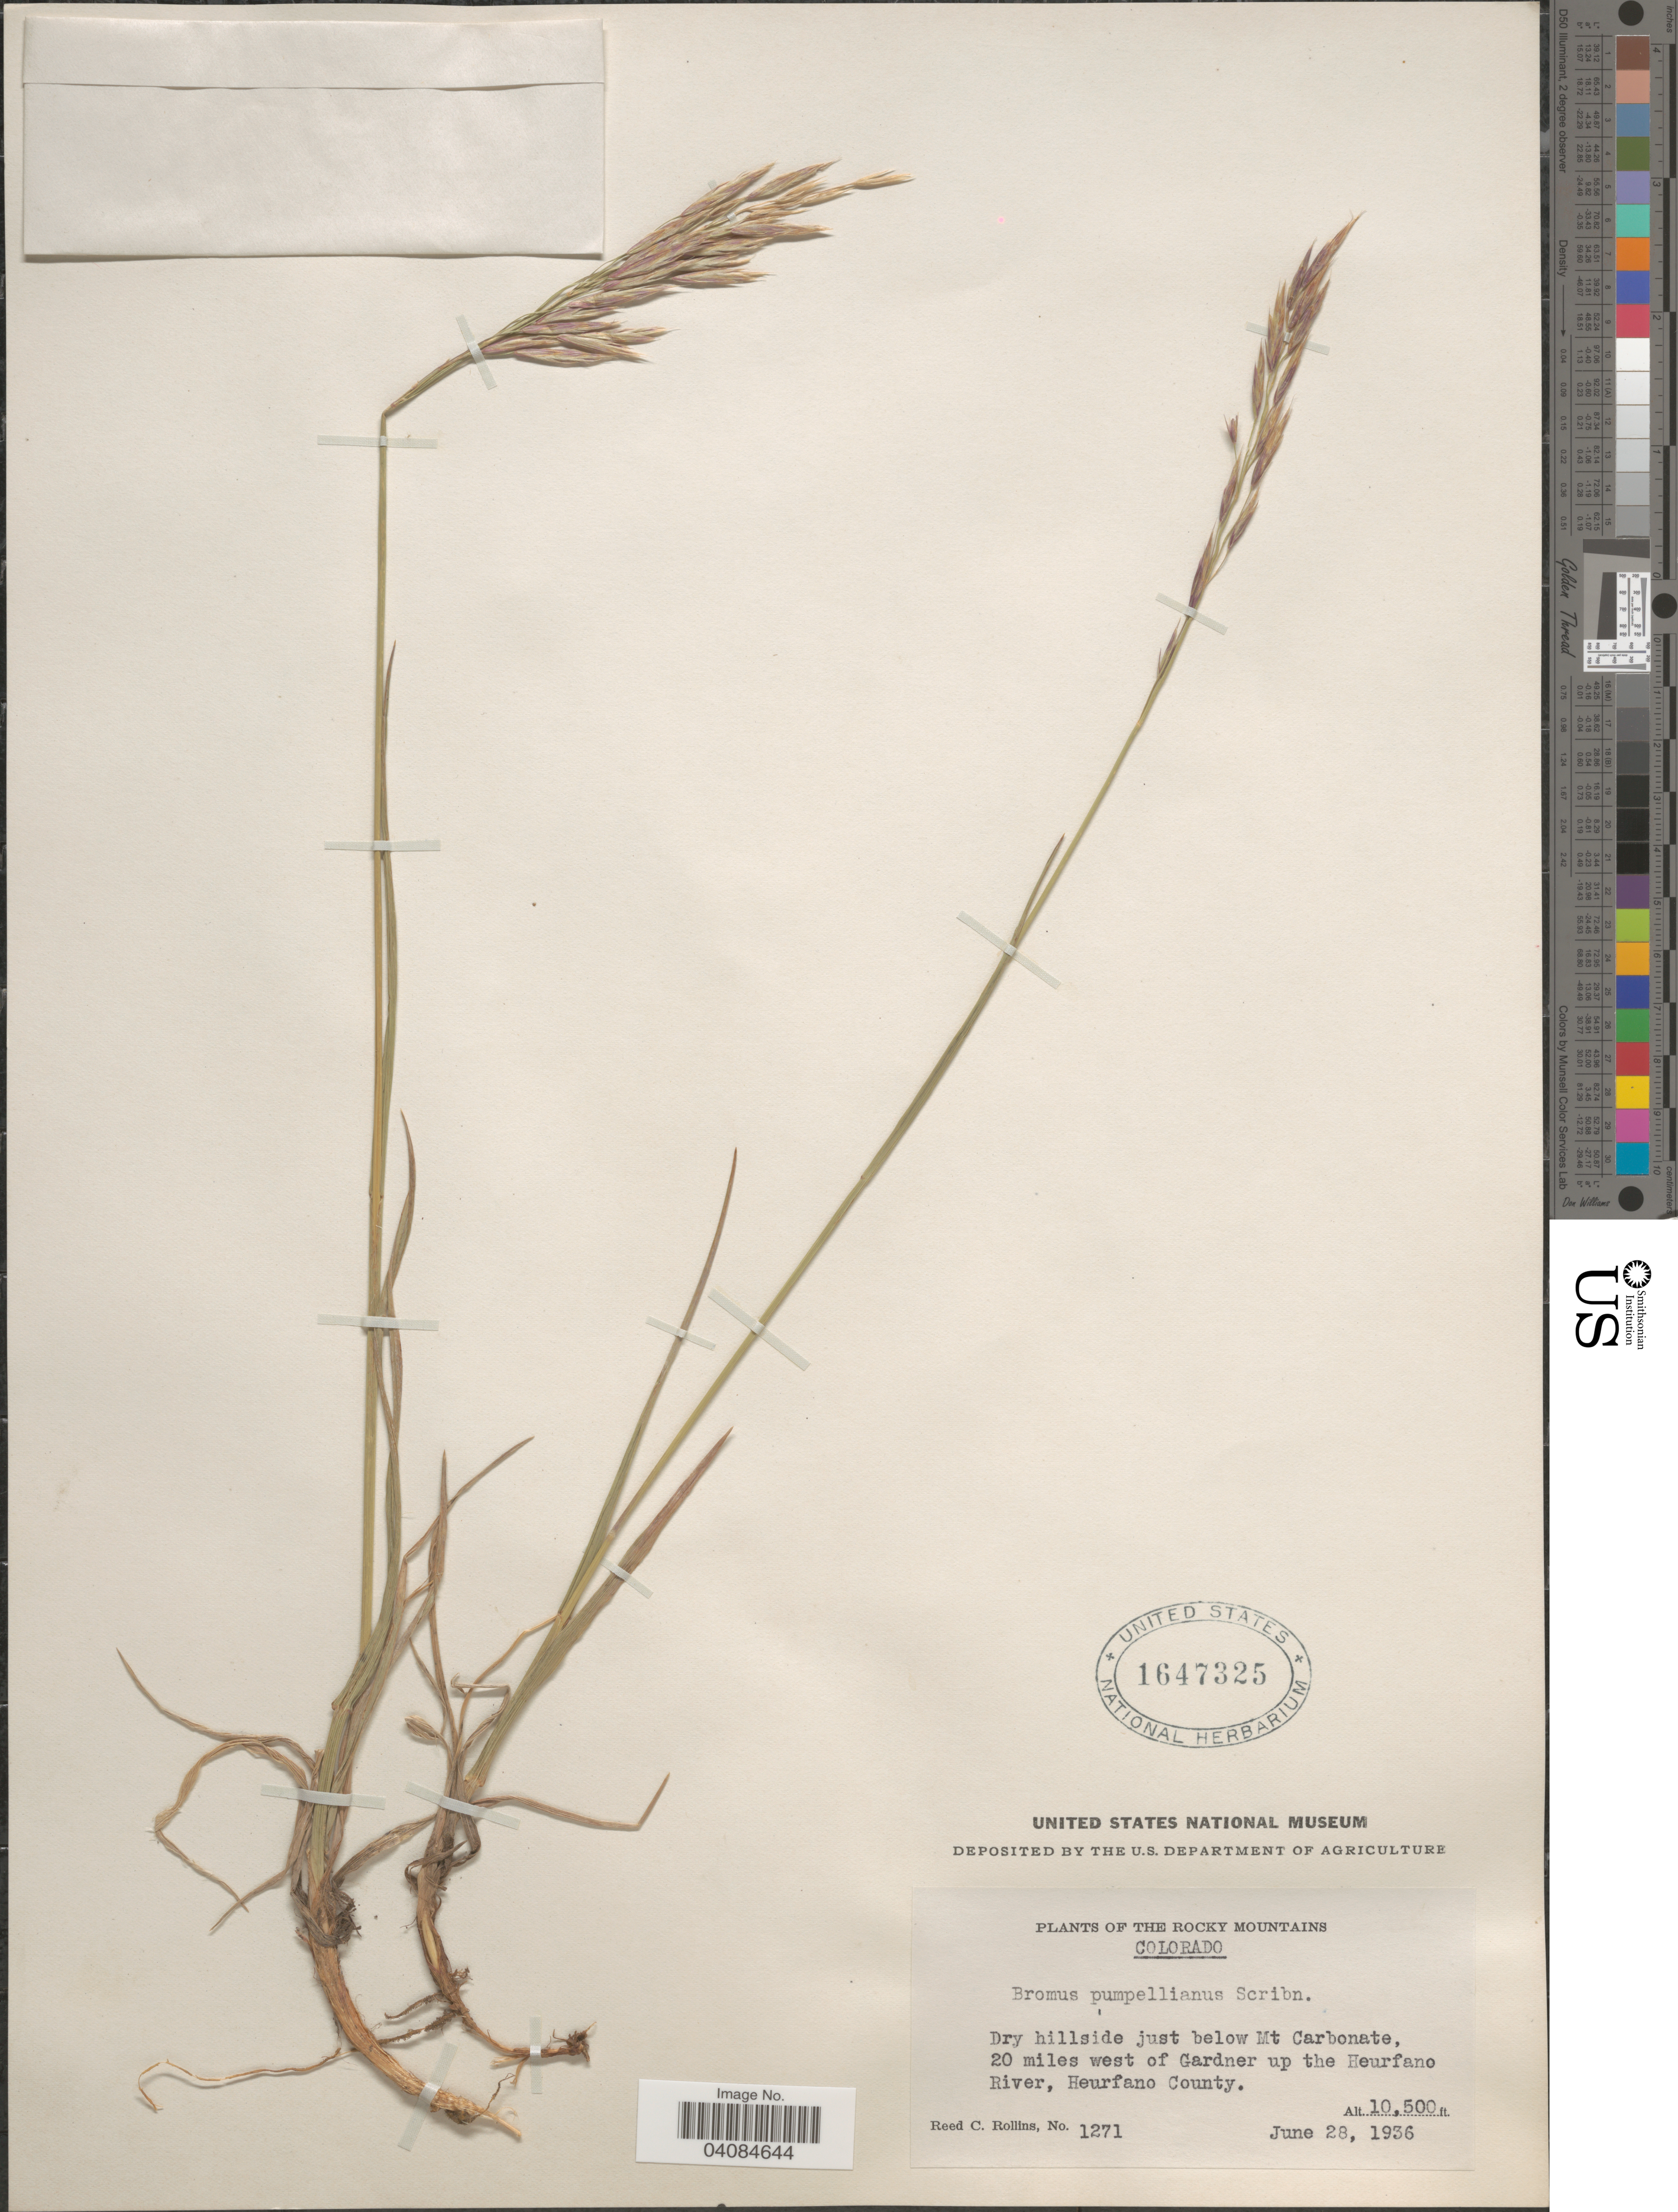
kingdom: Plantae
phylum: Tracheophyta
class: Liliopsida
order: Poales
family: Poaceae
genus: Bromus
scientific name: Bromus pumpellianus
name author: Scribn.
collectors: R. C. Rollins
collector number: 1271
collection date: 1936-06-28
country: United States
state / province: Colorado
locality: The Rocky Mountains. Dry hillside just below Mt Carbonate, 20 miles west of Gardner up the Heurfano River, Heurfano County.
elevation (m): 3200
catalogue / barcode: US 1647325